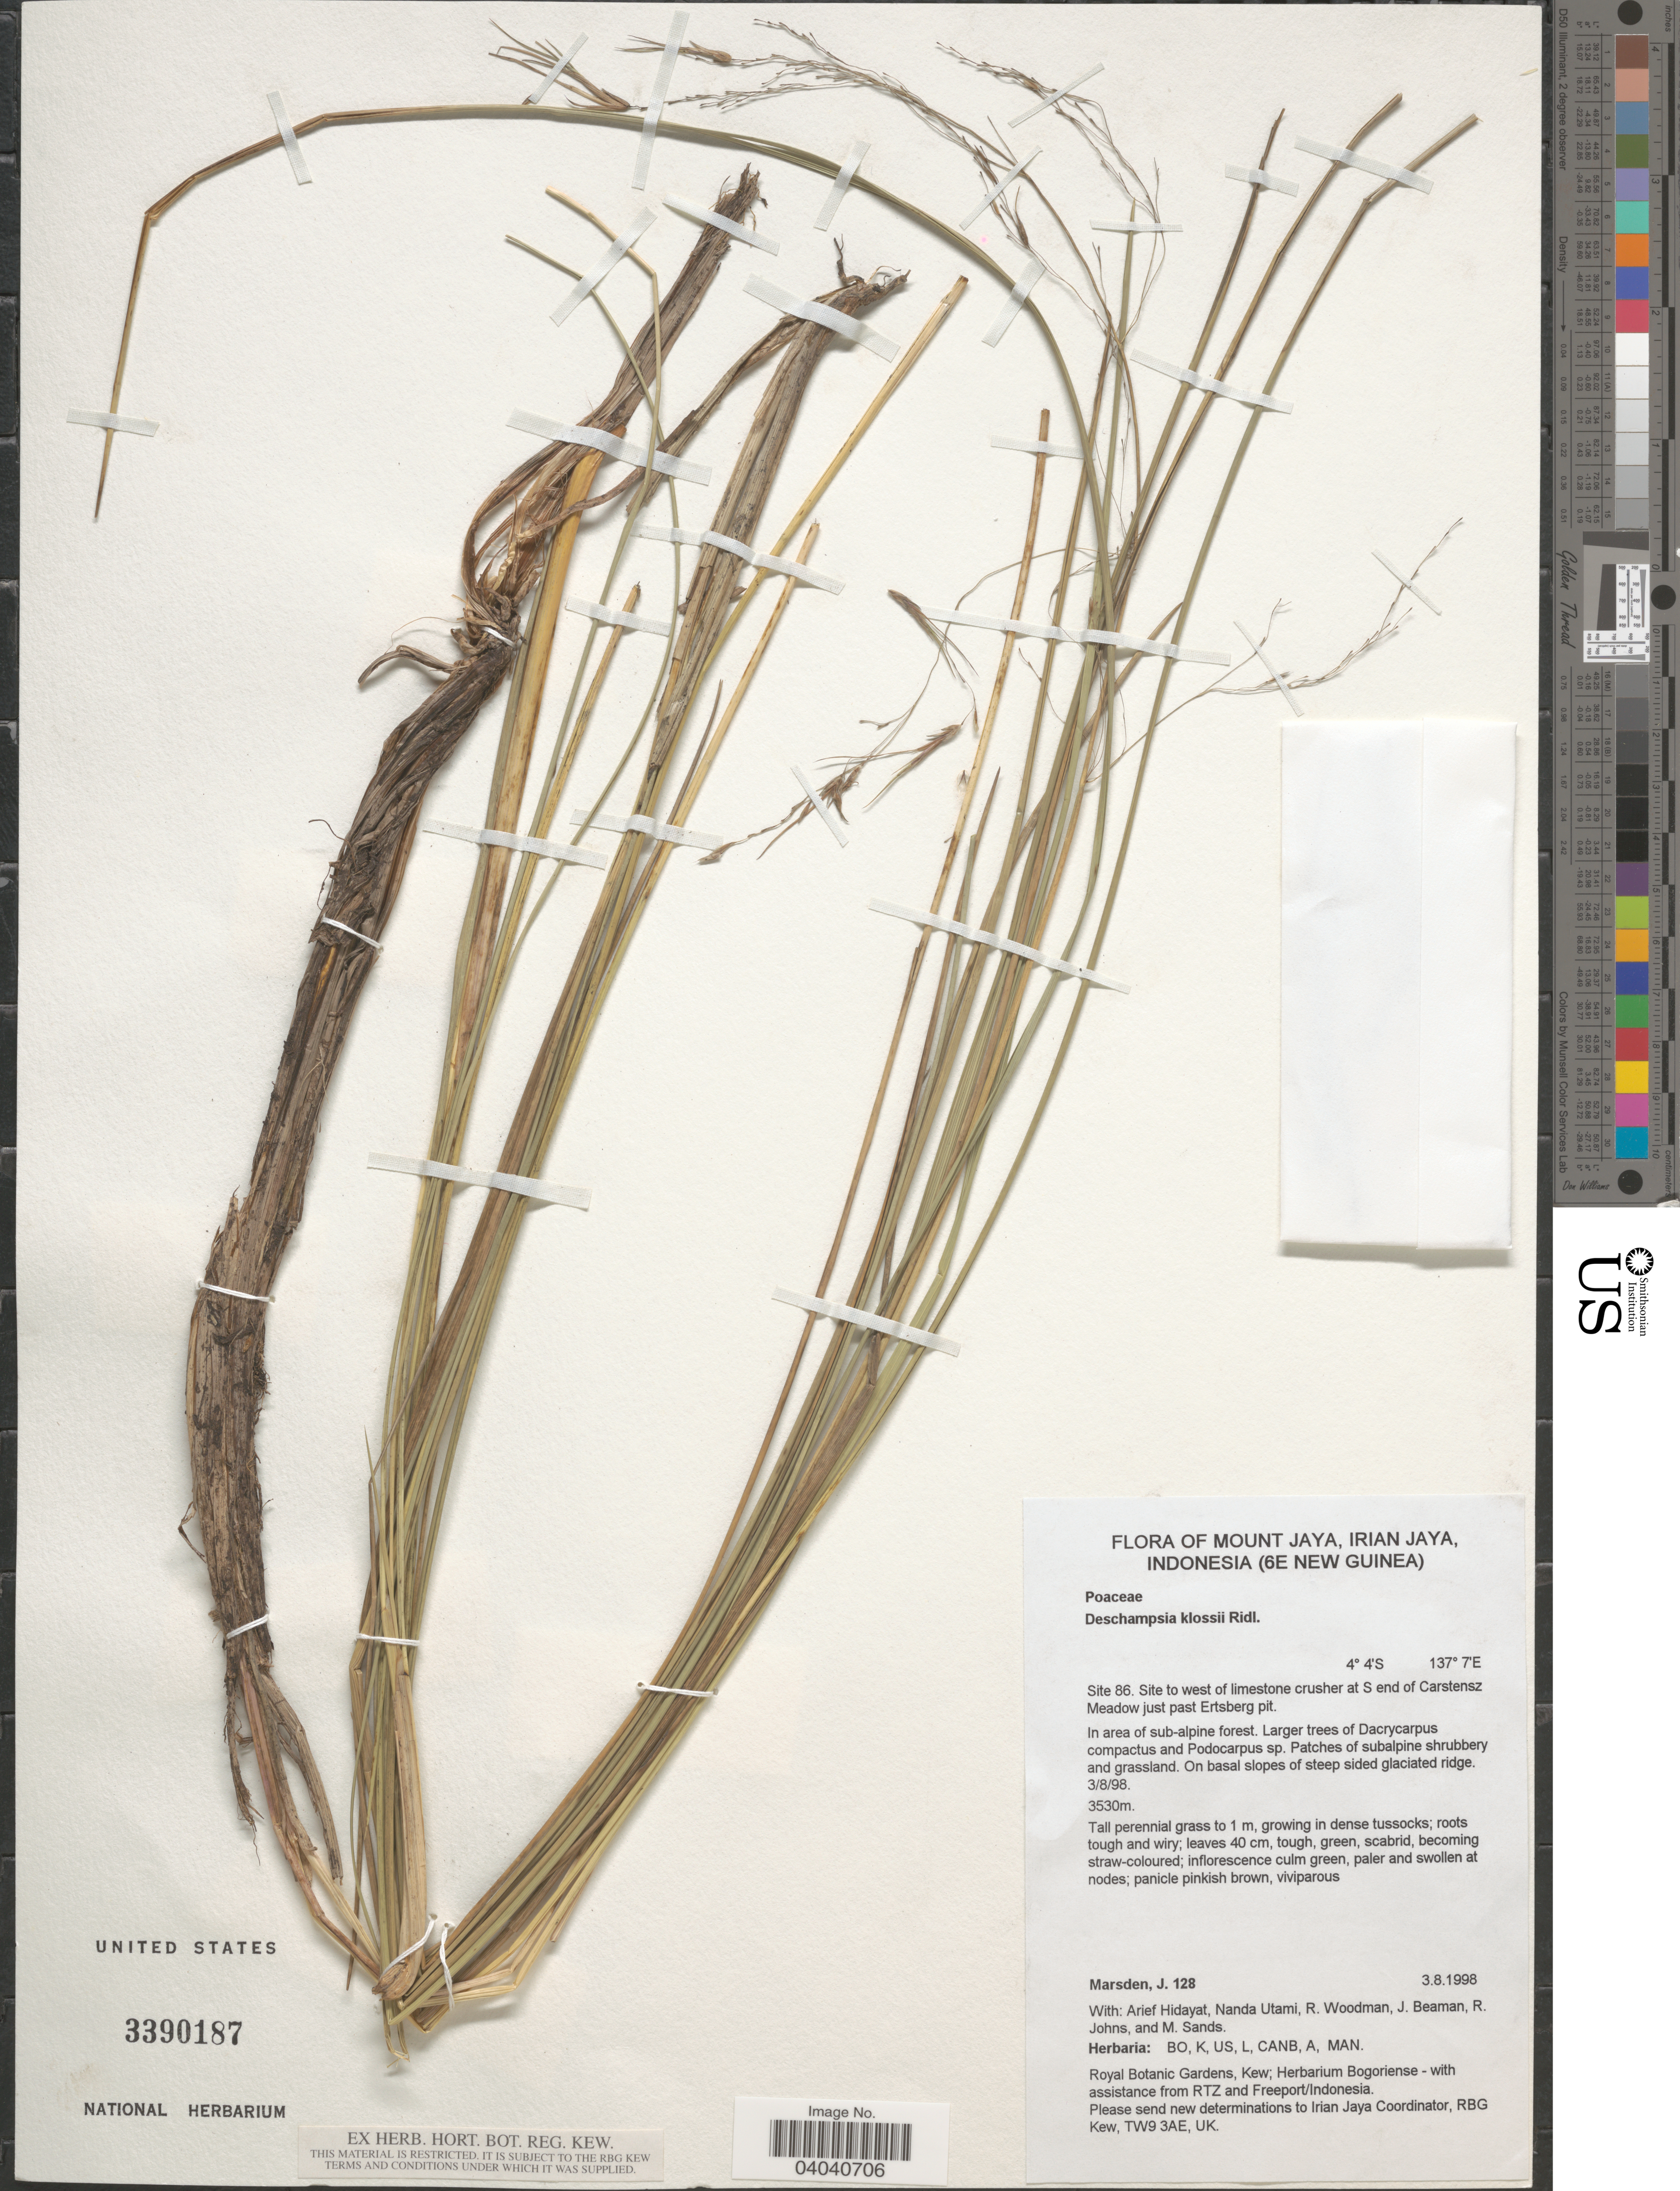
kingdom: Plantae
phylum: Tracheophyta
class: Liliopsida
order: Poales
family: Poaceae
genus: Deschampsia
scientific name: Deschampsia klossii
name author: Ridl.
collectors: J. Marsden, A. Hidayat, N. Utami & R. Woodman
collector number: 128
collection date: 1998-08-03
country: Indonesia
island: New Guinea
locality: Mount Jaya, Irian Jaya, Indonesia (6e New Guinea). Site 86. Site to west of limestone crusher at S end of Carstensz Meadow just past Ertsberg pit. In area of sub-alpine forest. On basal slopes of steep sided glaciated ridge.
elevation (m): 3530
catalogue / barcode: US 3390187